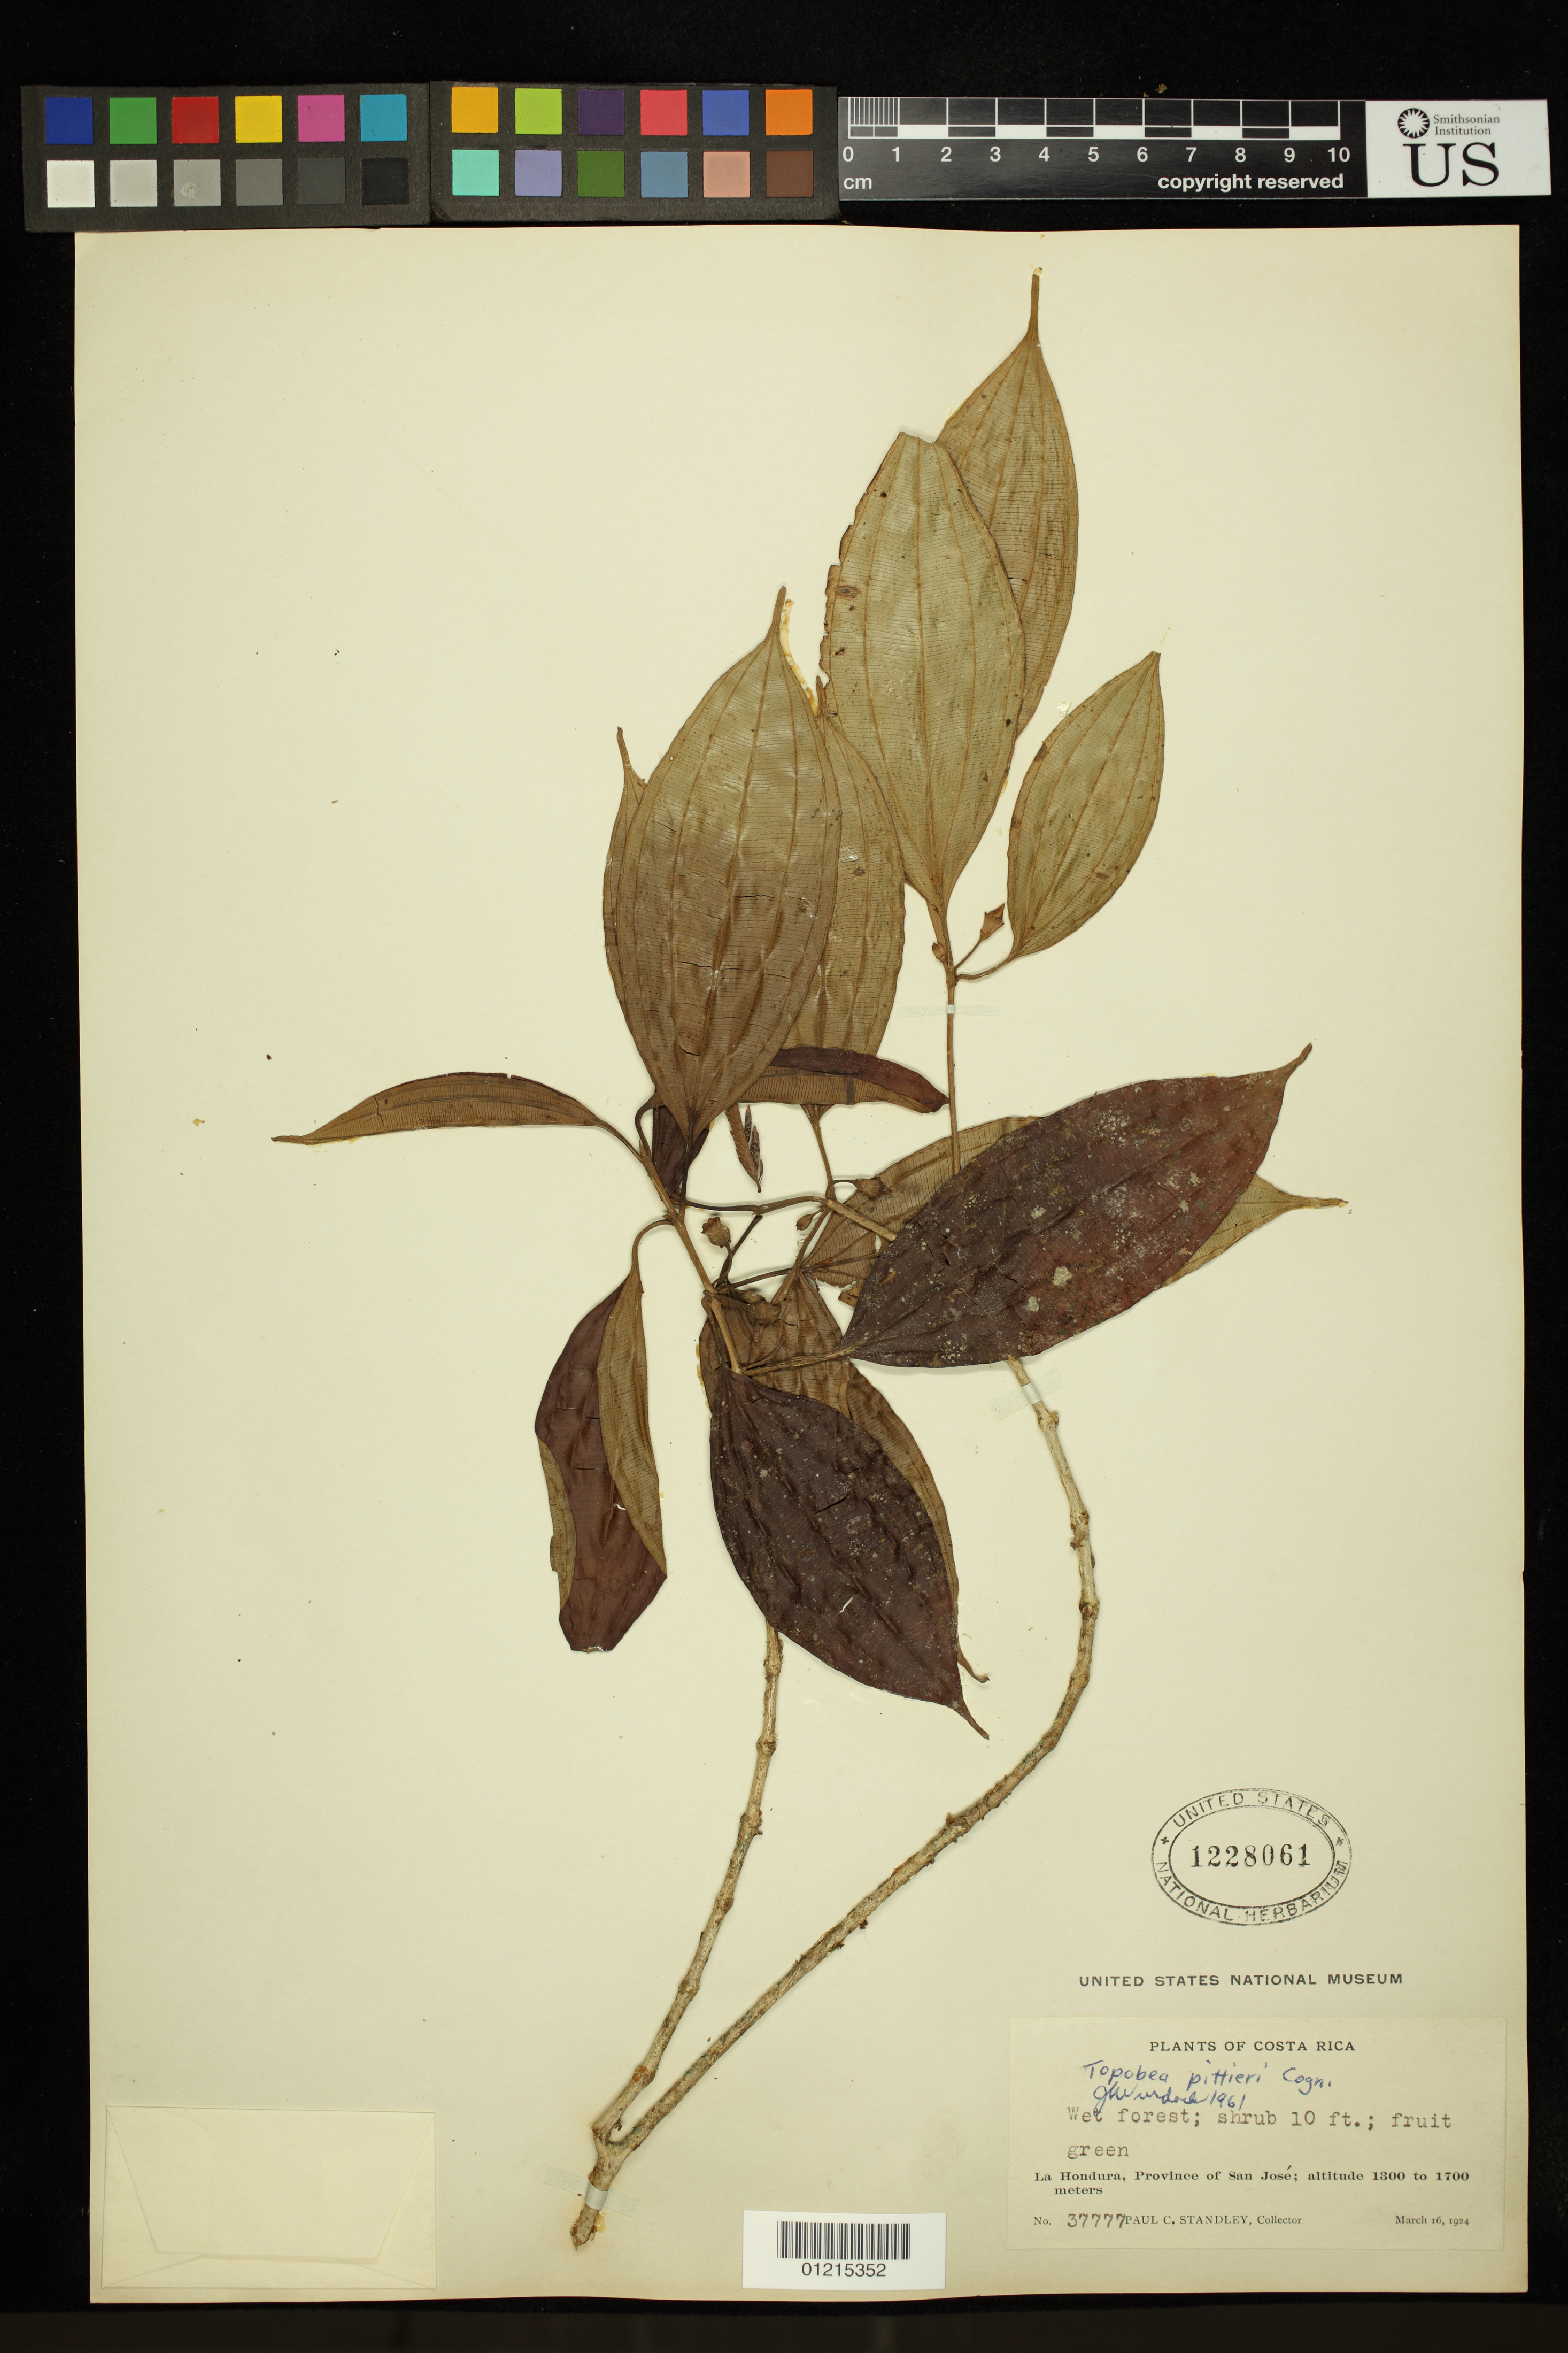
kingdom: Plantae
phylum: Tracheophyta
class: Magnoliopsida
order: Myrtales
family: Melastomataceae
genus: Topobea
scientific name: Topobea pittieri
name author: Cogn.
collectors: P. C. Standley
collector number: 37777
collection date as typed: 16 Mar 1924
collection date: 1924-03-16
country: Costa Rica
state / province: San José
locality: La Hondura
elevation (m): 1300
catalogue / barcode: US 1228061